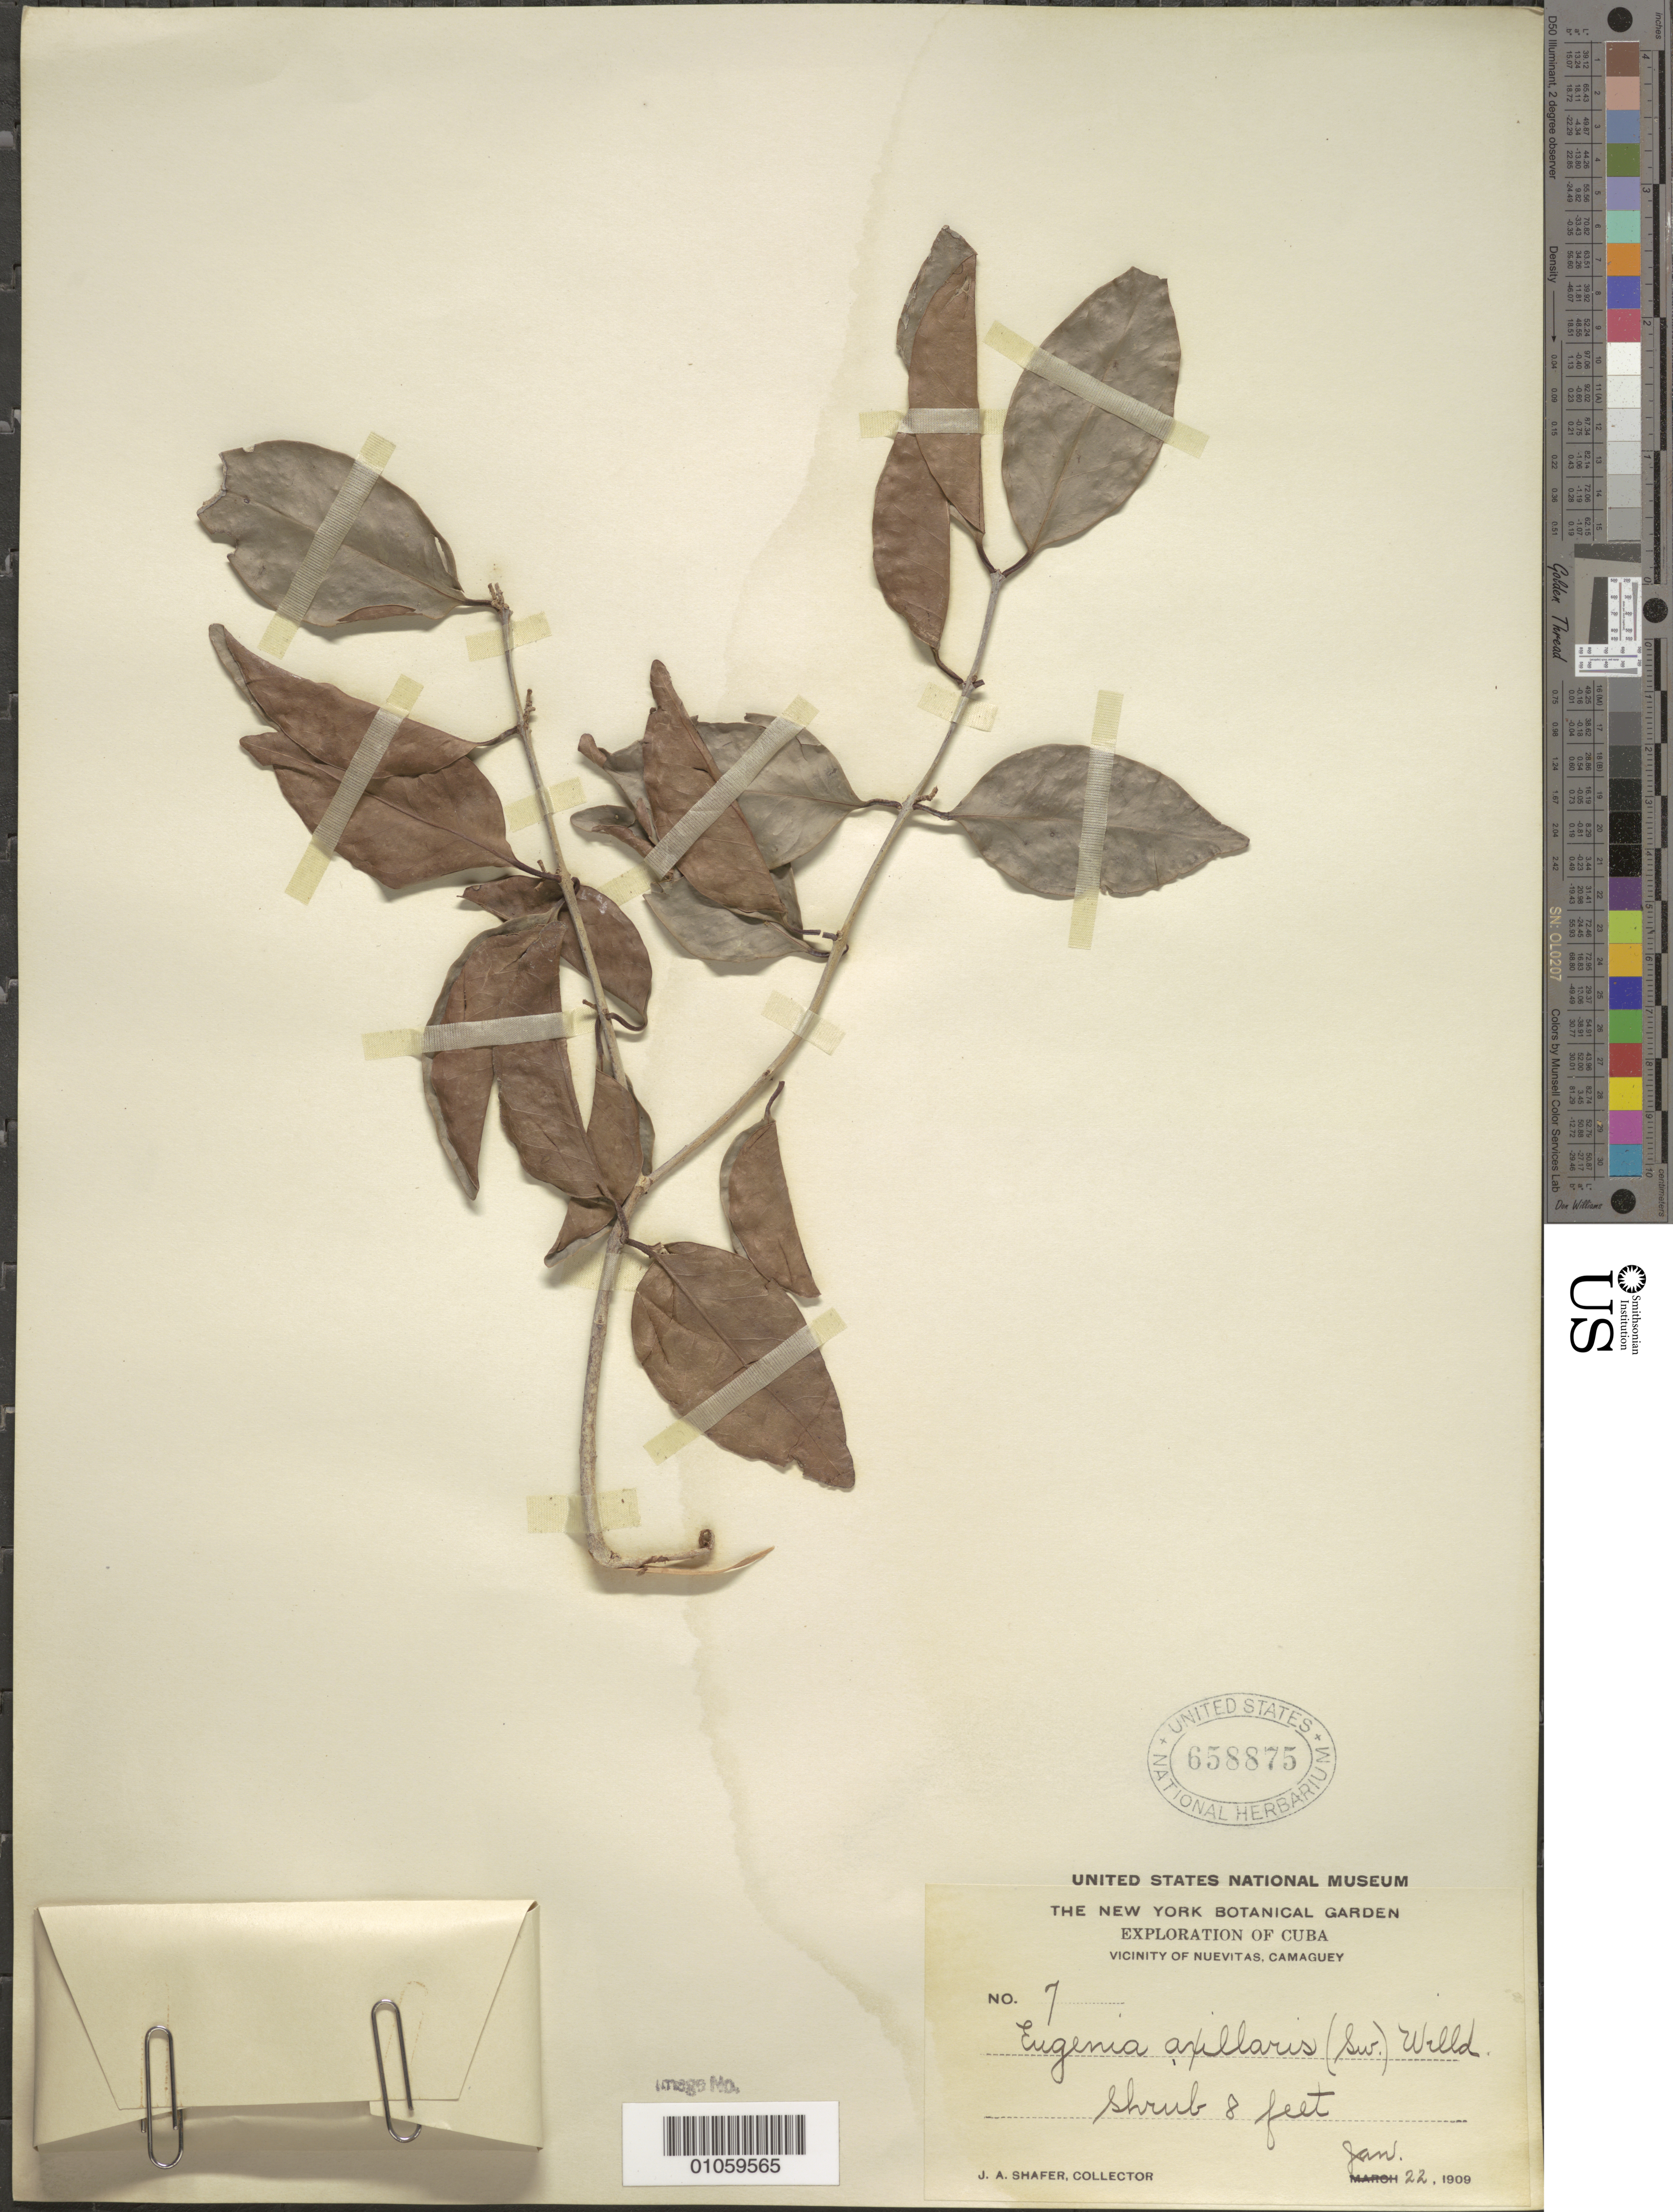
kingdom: Plantae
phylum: Tracheophyta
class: Magnoliopsida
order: Myrtales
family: Myrtaceae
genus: Eugenia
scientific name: Eugenia axillaris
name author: (Sw.) Willd.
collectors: J. A. Shafer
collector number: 7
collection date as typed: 22 Jan 1909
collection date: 1909-01-22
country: Cuba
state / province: Camagüey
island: Cuba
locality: Vicinity of Nuevitas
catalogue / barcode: US 658875